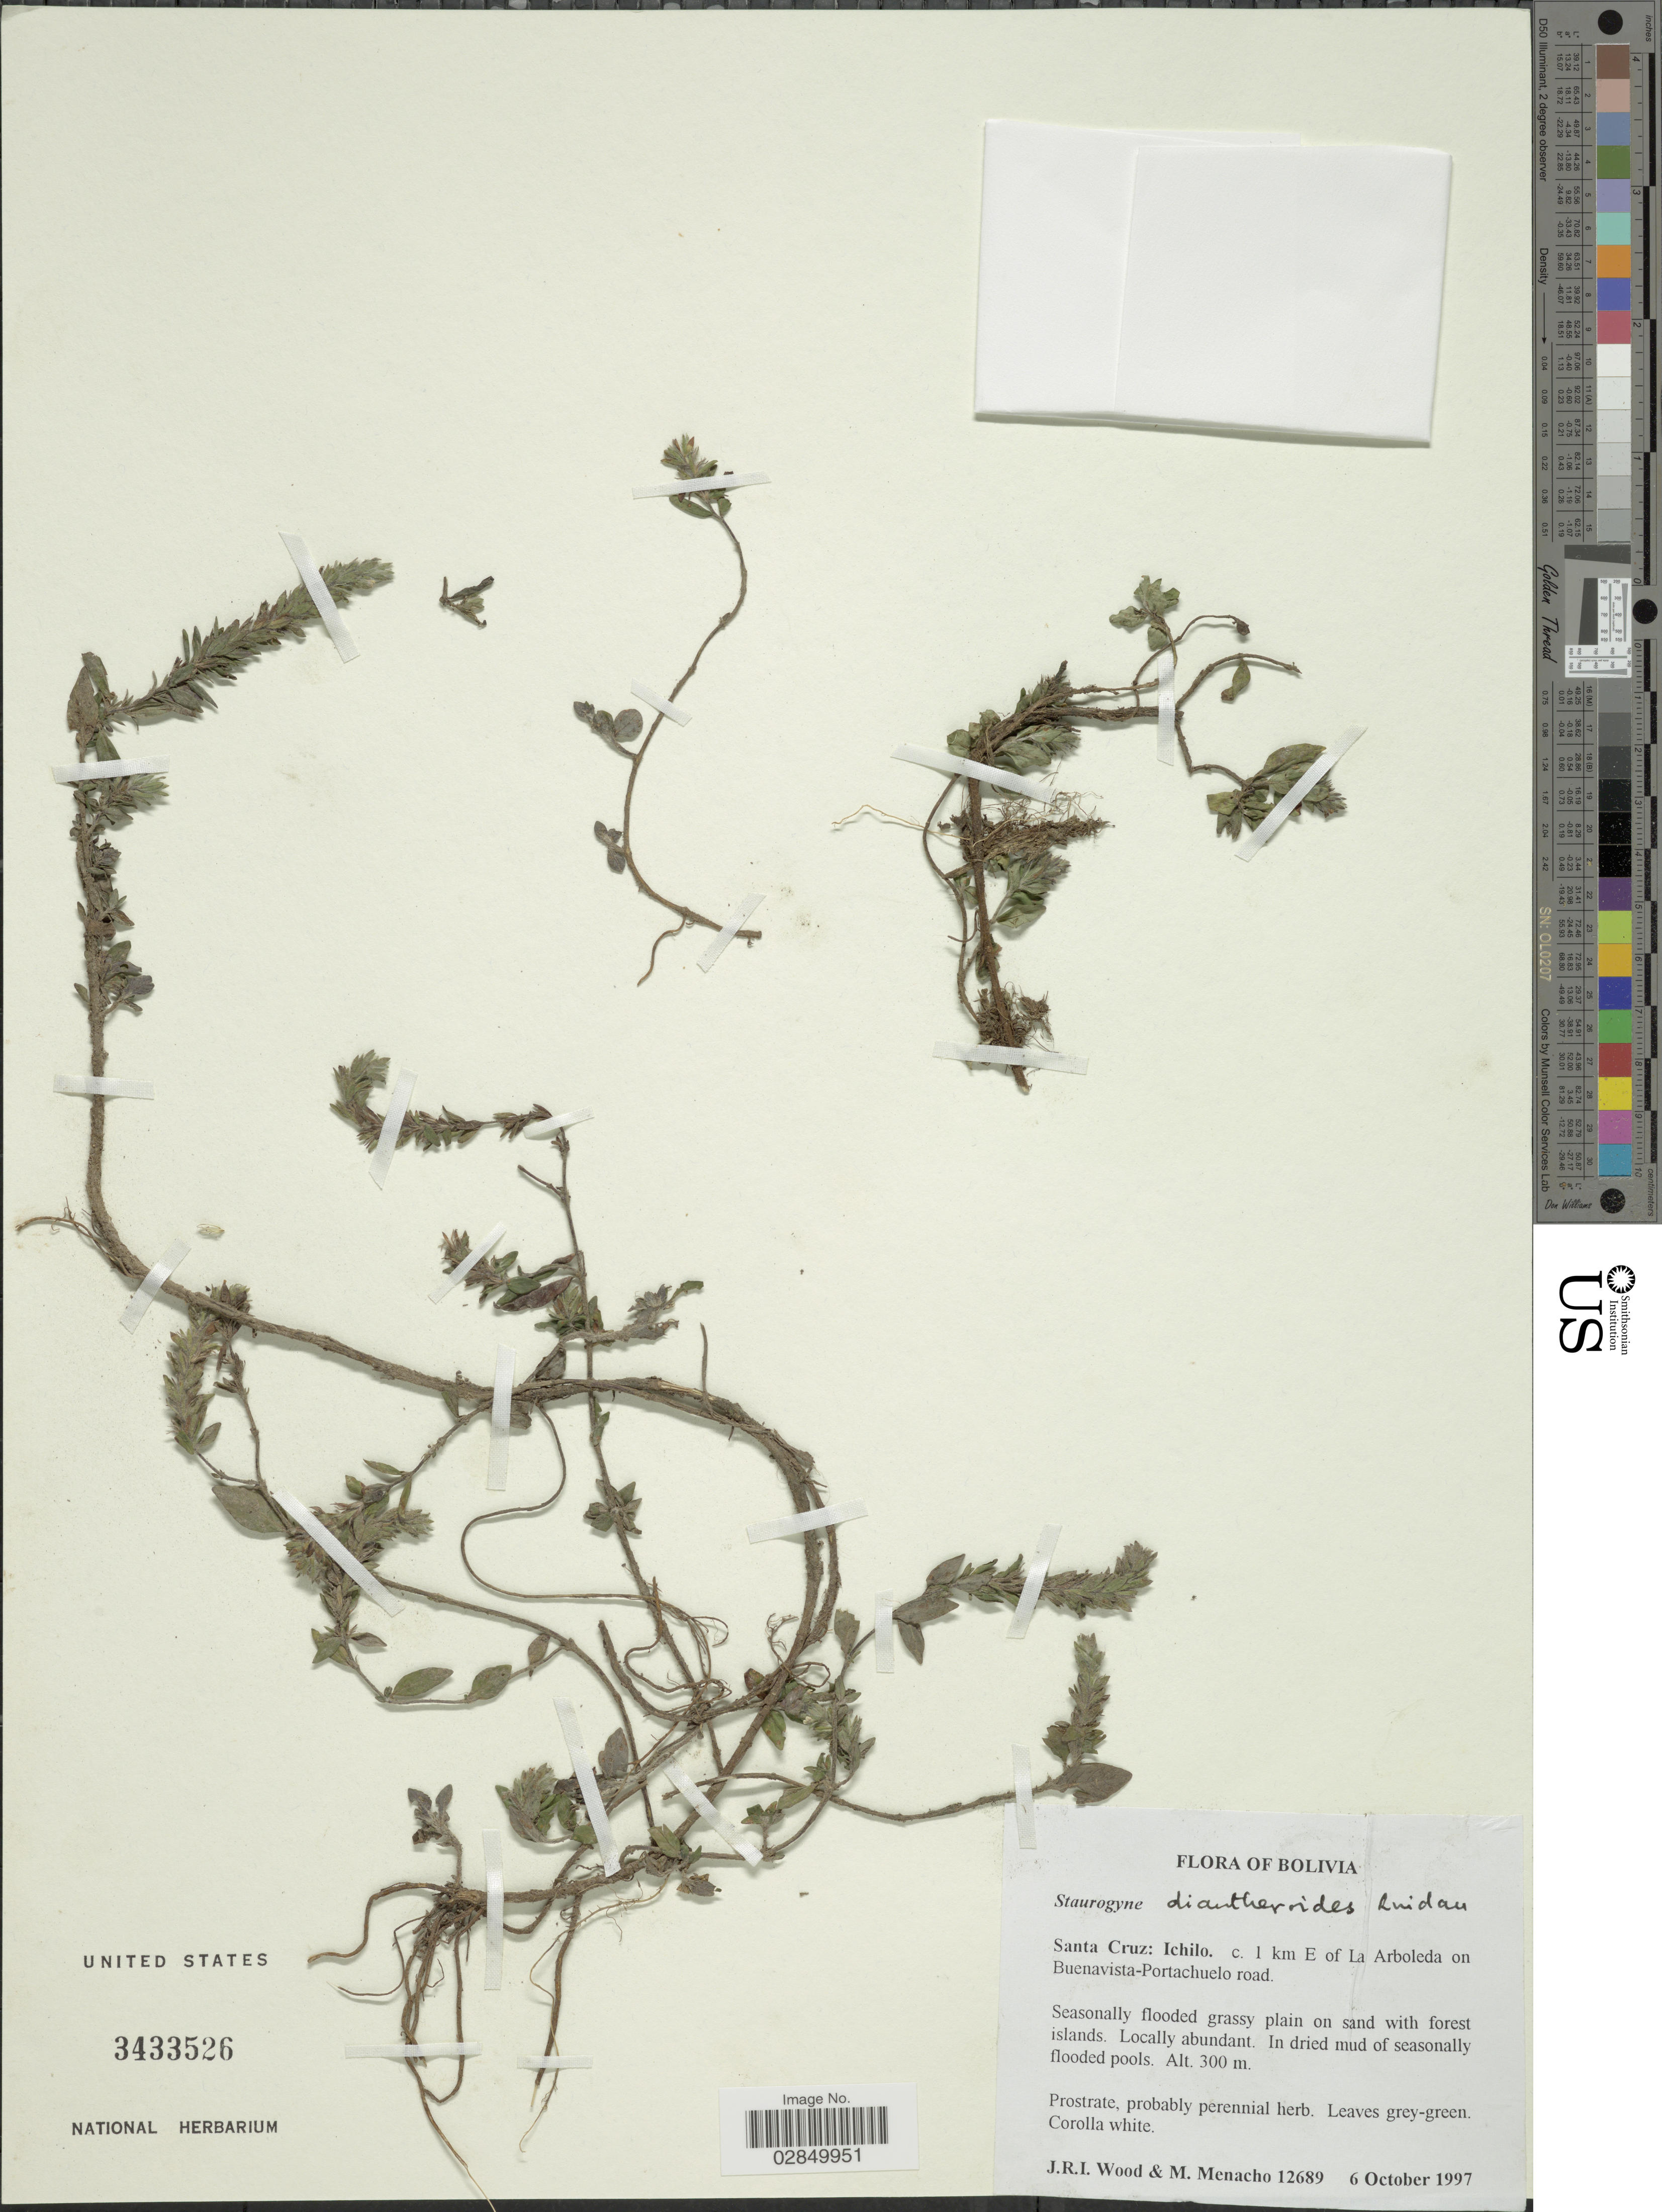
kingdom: Plantae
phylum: Tracheophyta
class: Magnoliopsida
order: Lamiales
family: Acanthaceae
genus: Staurogyne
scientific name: Staurogyne diantheroides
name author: Lindau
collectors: J. R. I. Wood & M. Menacho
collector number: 12689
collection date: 1997-10-06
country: Bolivia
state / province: Santa Cruz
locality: Ichilo, c. 1 km E of La Arboleda on Buenavista- Portachuelo road.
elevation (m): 300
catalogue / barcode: US 3433526